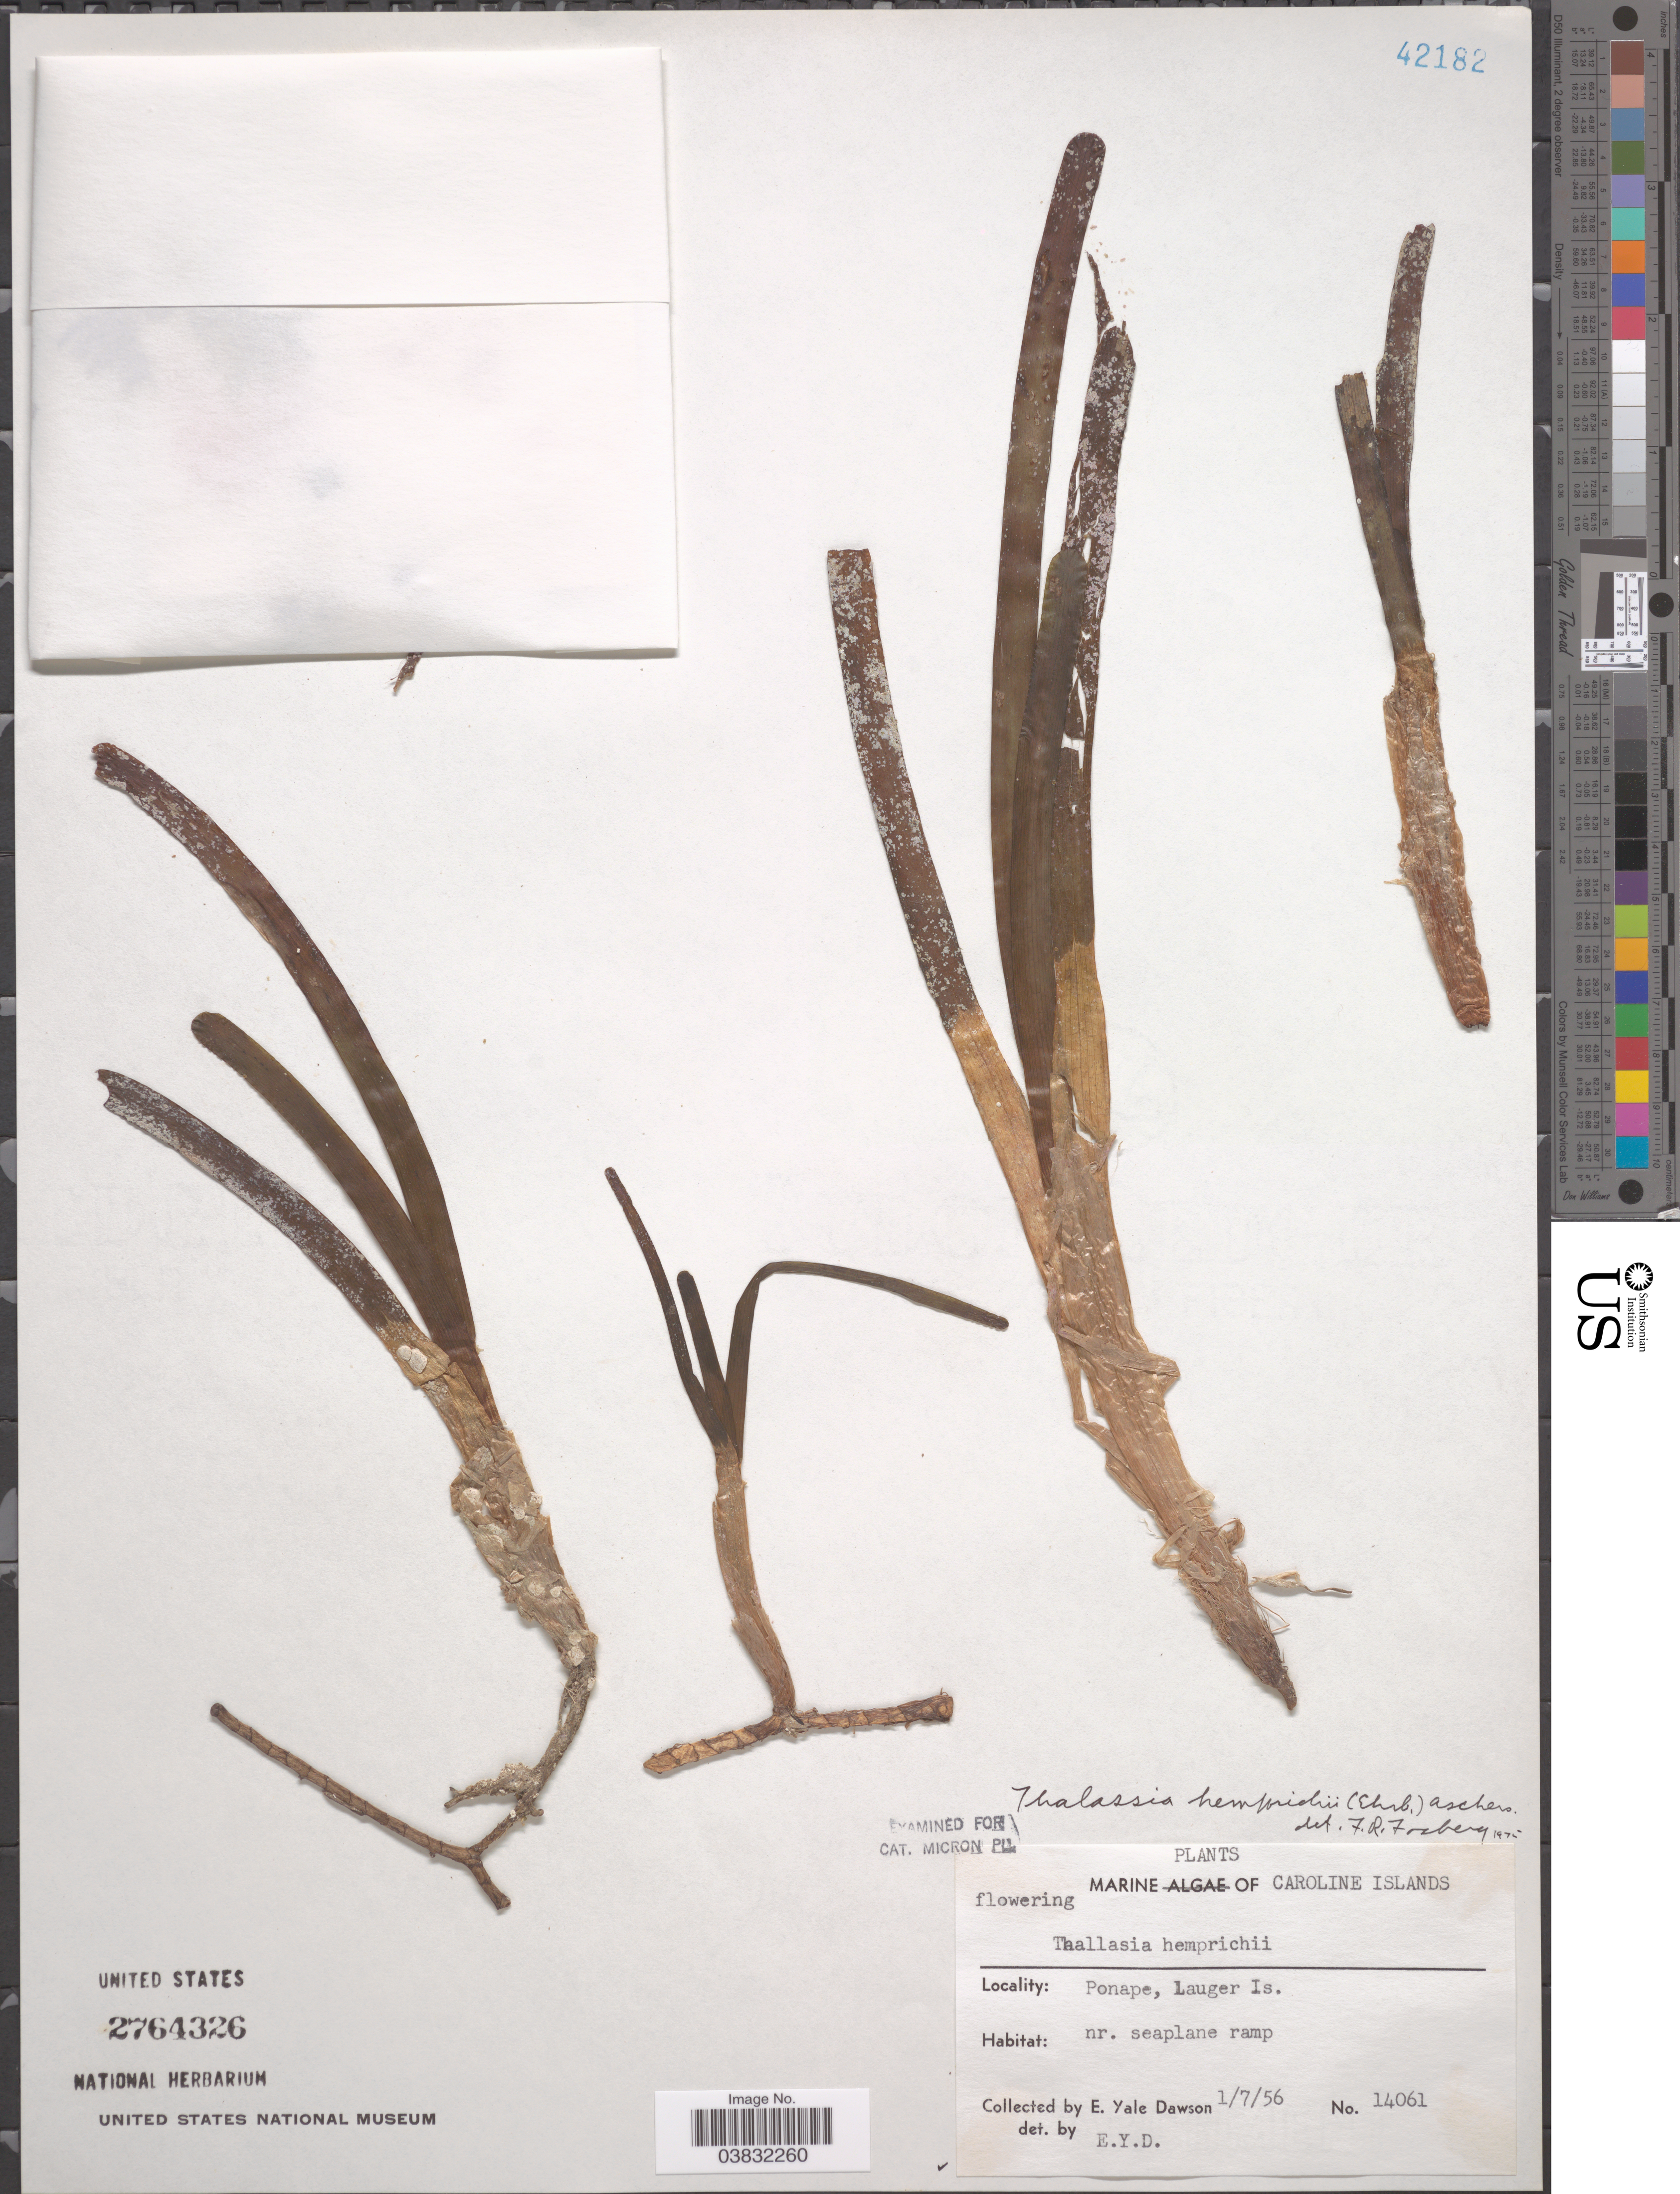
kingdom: Plantae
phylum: Tracheophyta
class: Liliopsida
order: Alismatales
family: Hydrocharitaceae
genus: Thalassia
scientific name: Thalassia hemprichii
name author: Asch.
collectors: N. Yensen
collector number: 14061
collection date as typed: Transcribed d/m/y: 7/1/56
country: Micronesia, Federated States of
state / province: Pohnpei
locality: Caroline Islands. Ponape, Lauger Is. nr. seaplane ramp.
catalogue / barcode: US 2764326